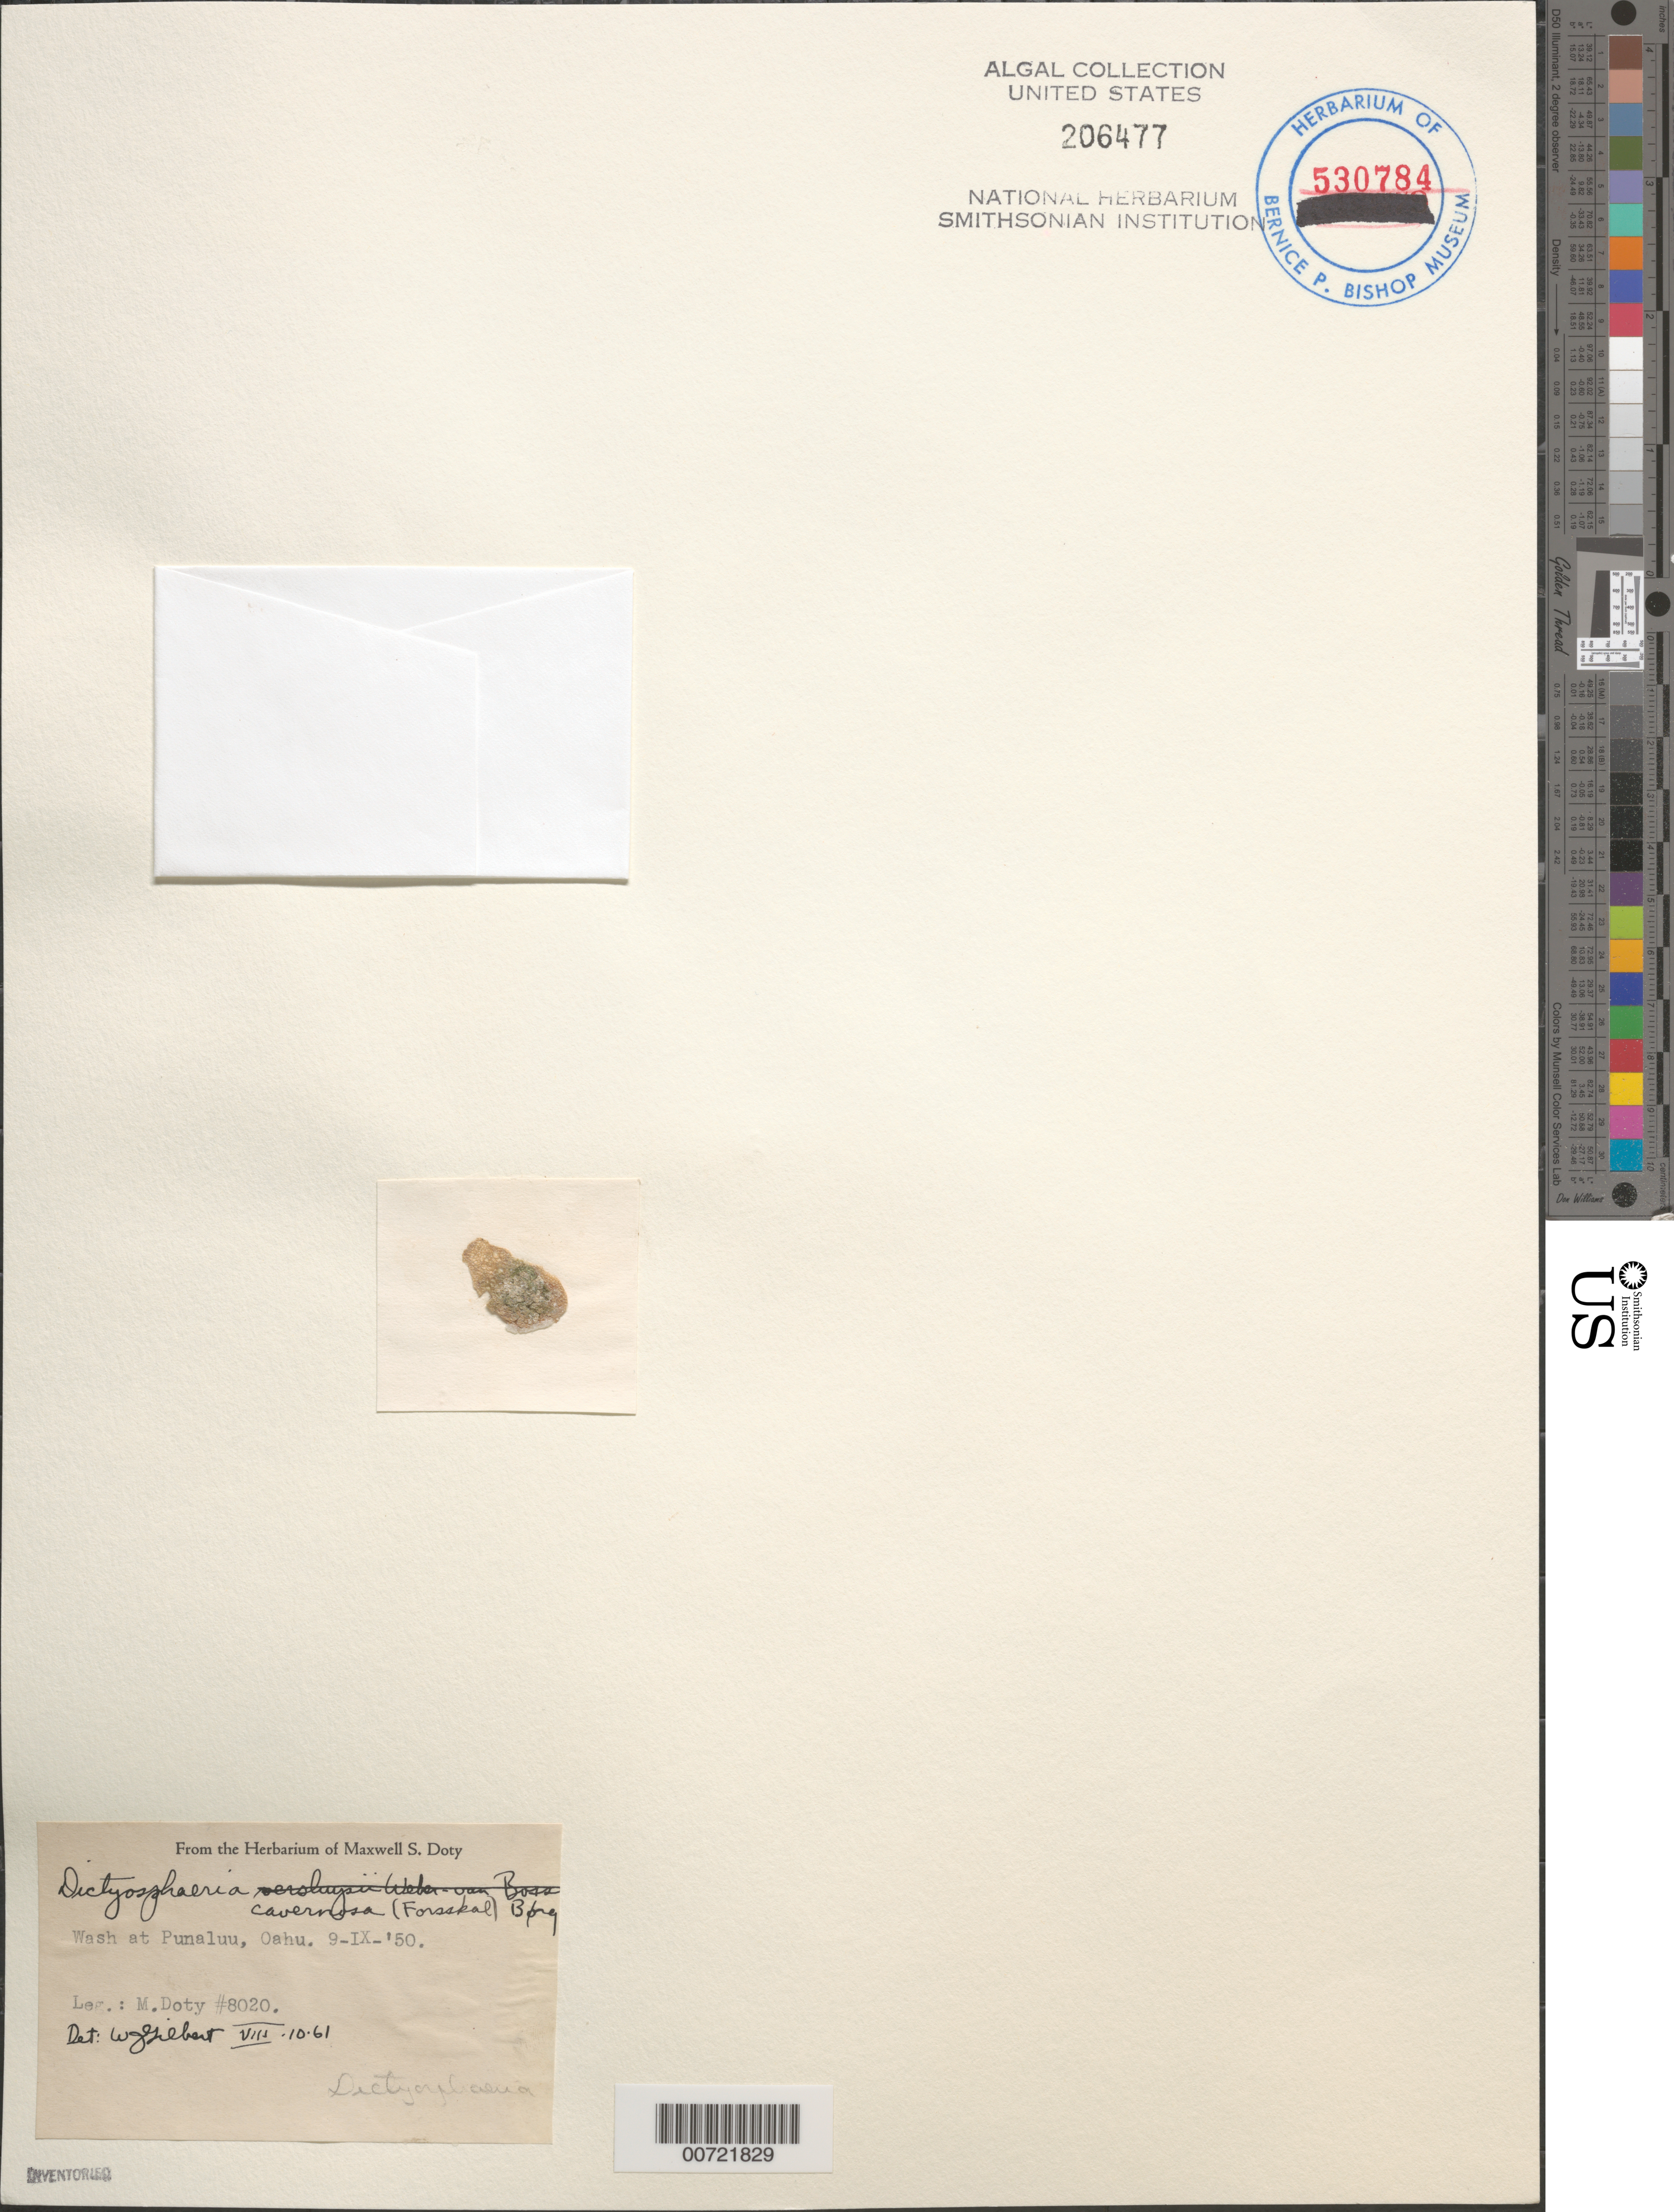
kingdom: Plantae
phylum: Chlorophyta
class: Ulvophyceae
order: Siphonocladales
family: Siphonocladaceae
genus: Dictyosphaeria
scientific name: Dictyosphaeria cavernosa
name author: (Forssk.) Børgesen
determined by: Gilbert, W. J.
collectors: M. S. Doty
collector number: MSD 8020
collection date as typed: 09. IX. 1950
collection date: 1950-09-09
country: United States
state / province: Hawaii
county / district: Honolulu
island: Oahu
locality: Punaluu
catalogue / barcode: US 206477